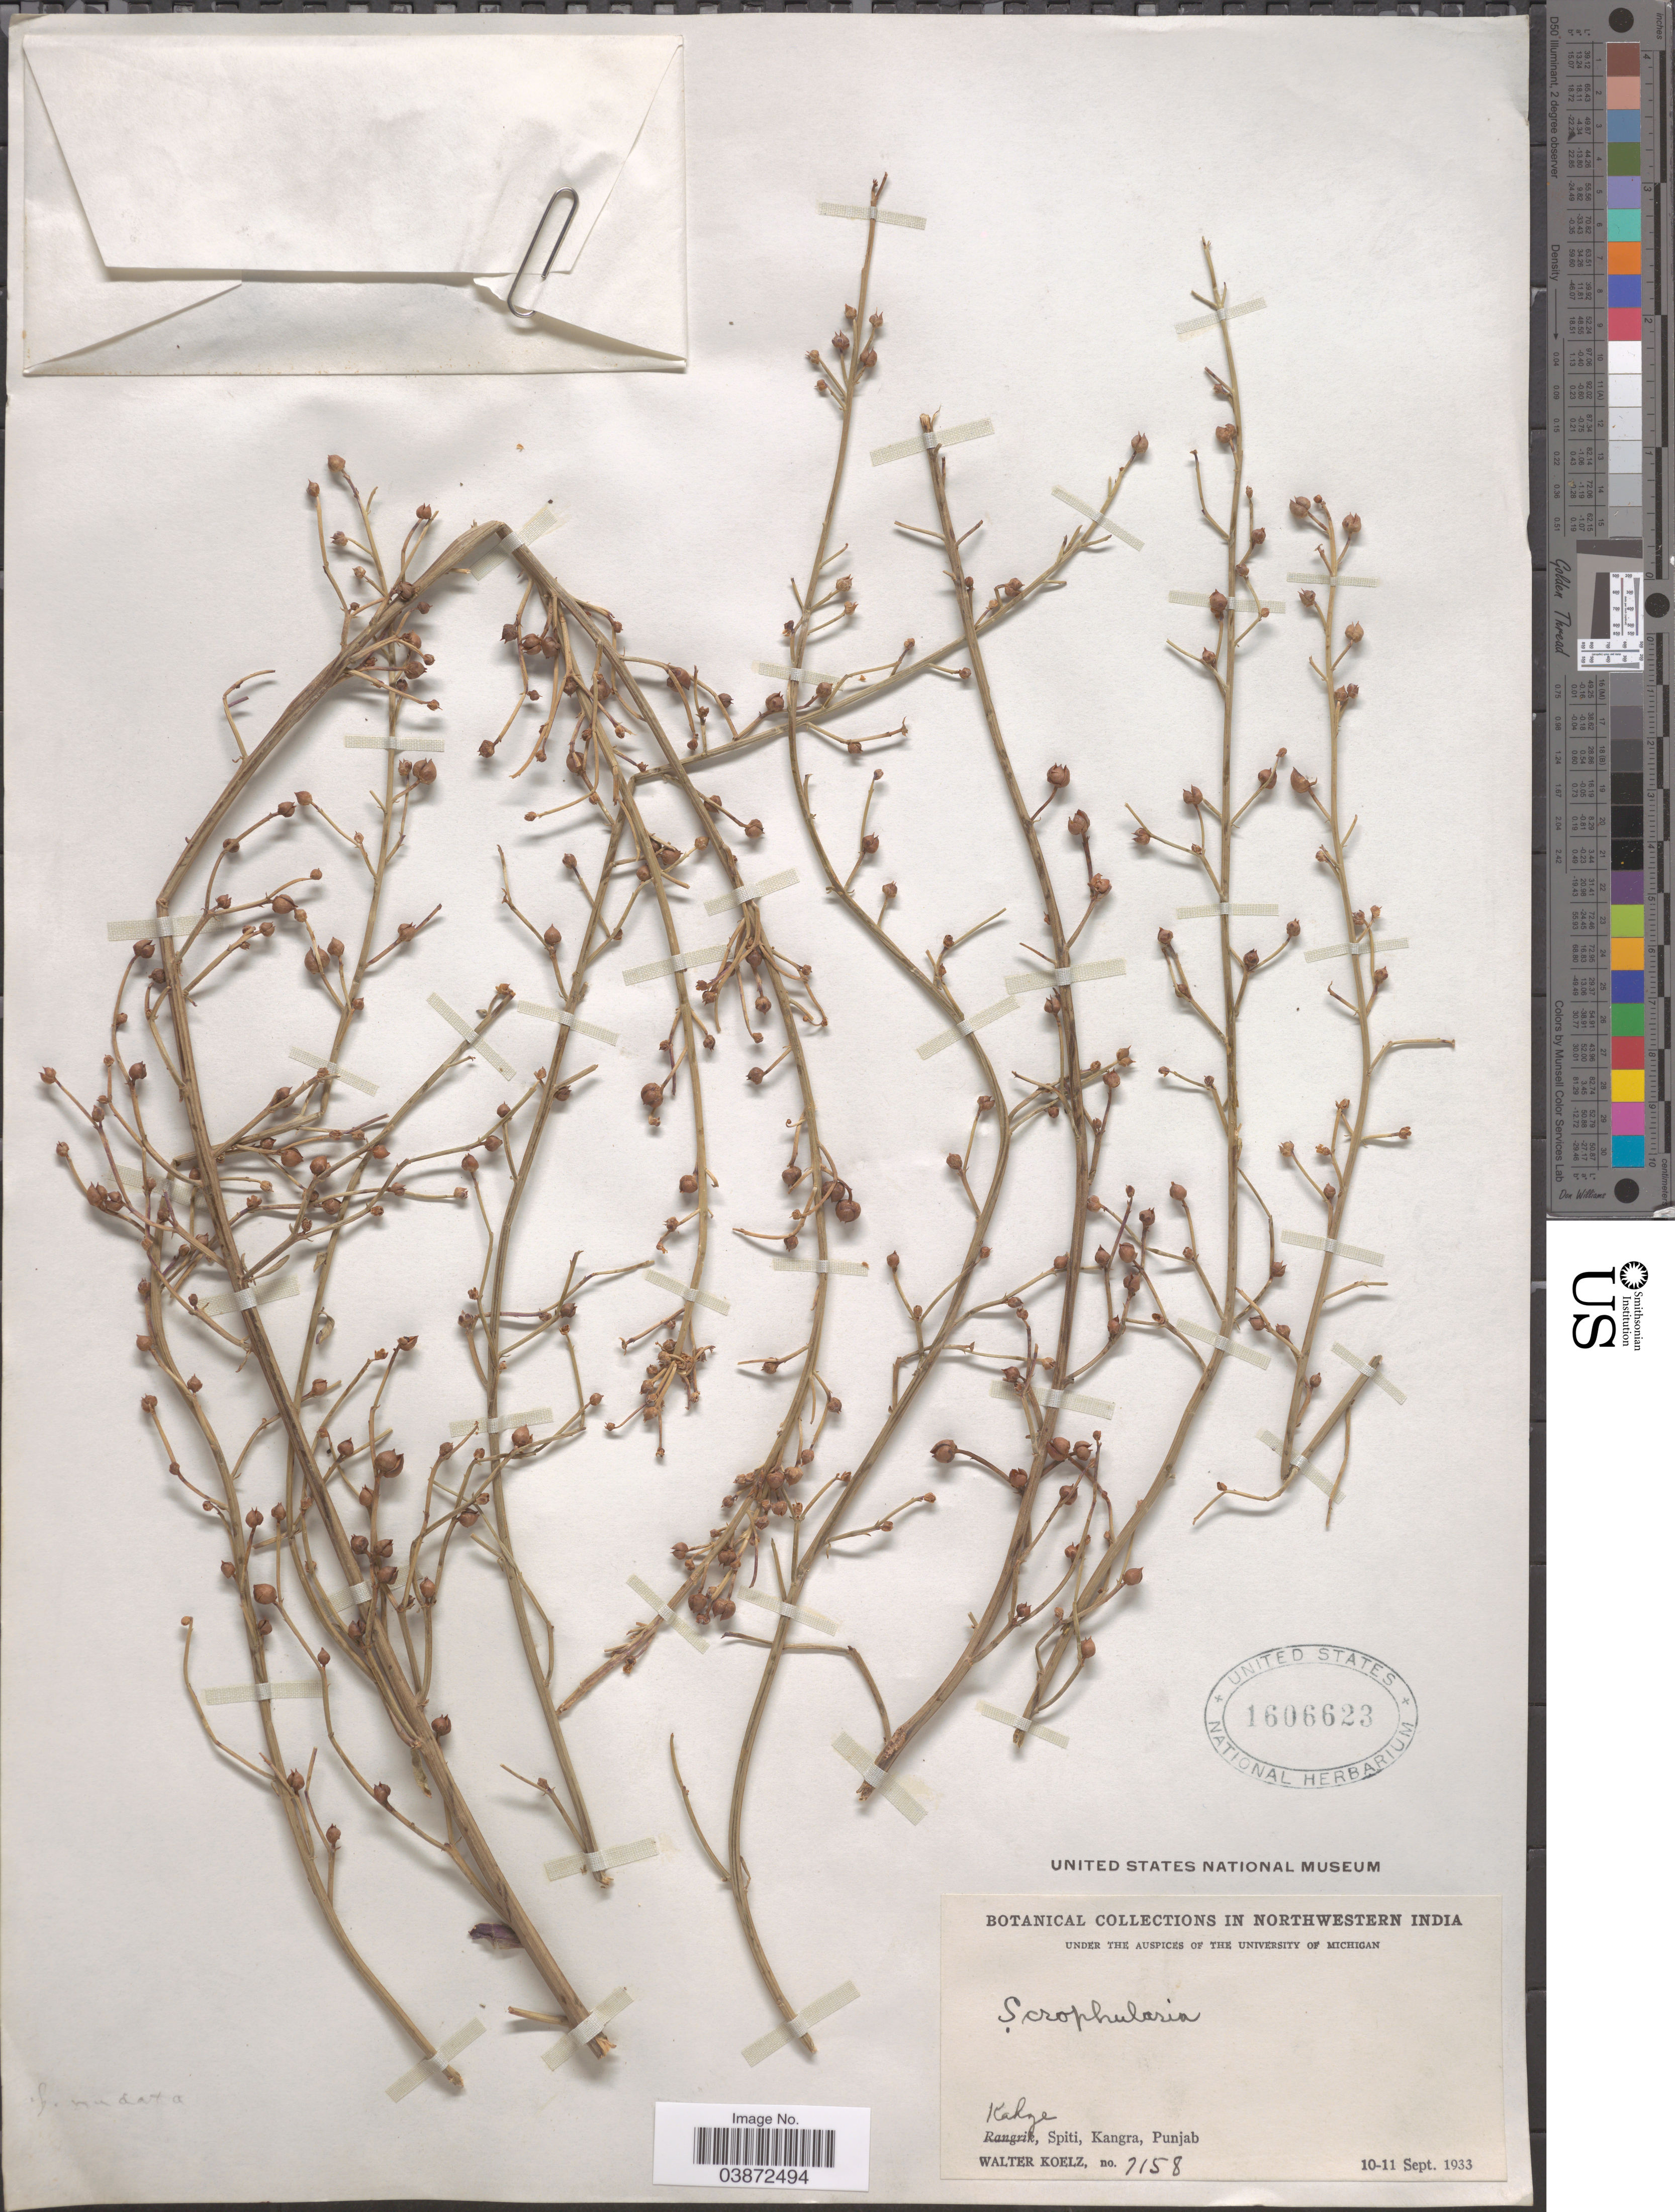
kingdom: Plantae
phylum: Tracheophyta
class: Magnoliopsida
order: Lamiales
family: Scrophulariaceae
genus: Scrophularia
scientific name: Scrophularia sp.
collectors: W. N. Koelz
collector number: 7158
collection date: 1933-09-10/1933-09-11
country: India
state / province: Punjab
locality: Northwestern India. Kahze, Spiti, Kangra.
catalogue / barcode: US 1606623